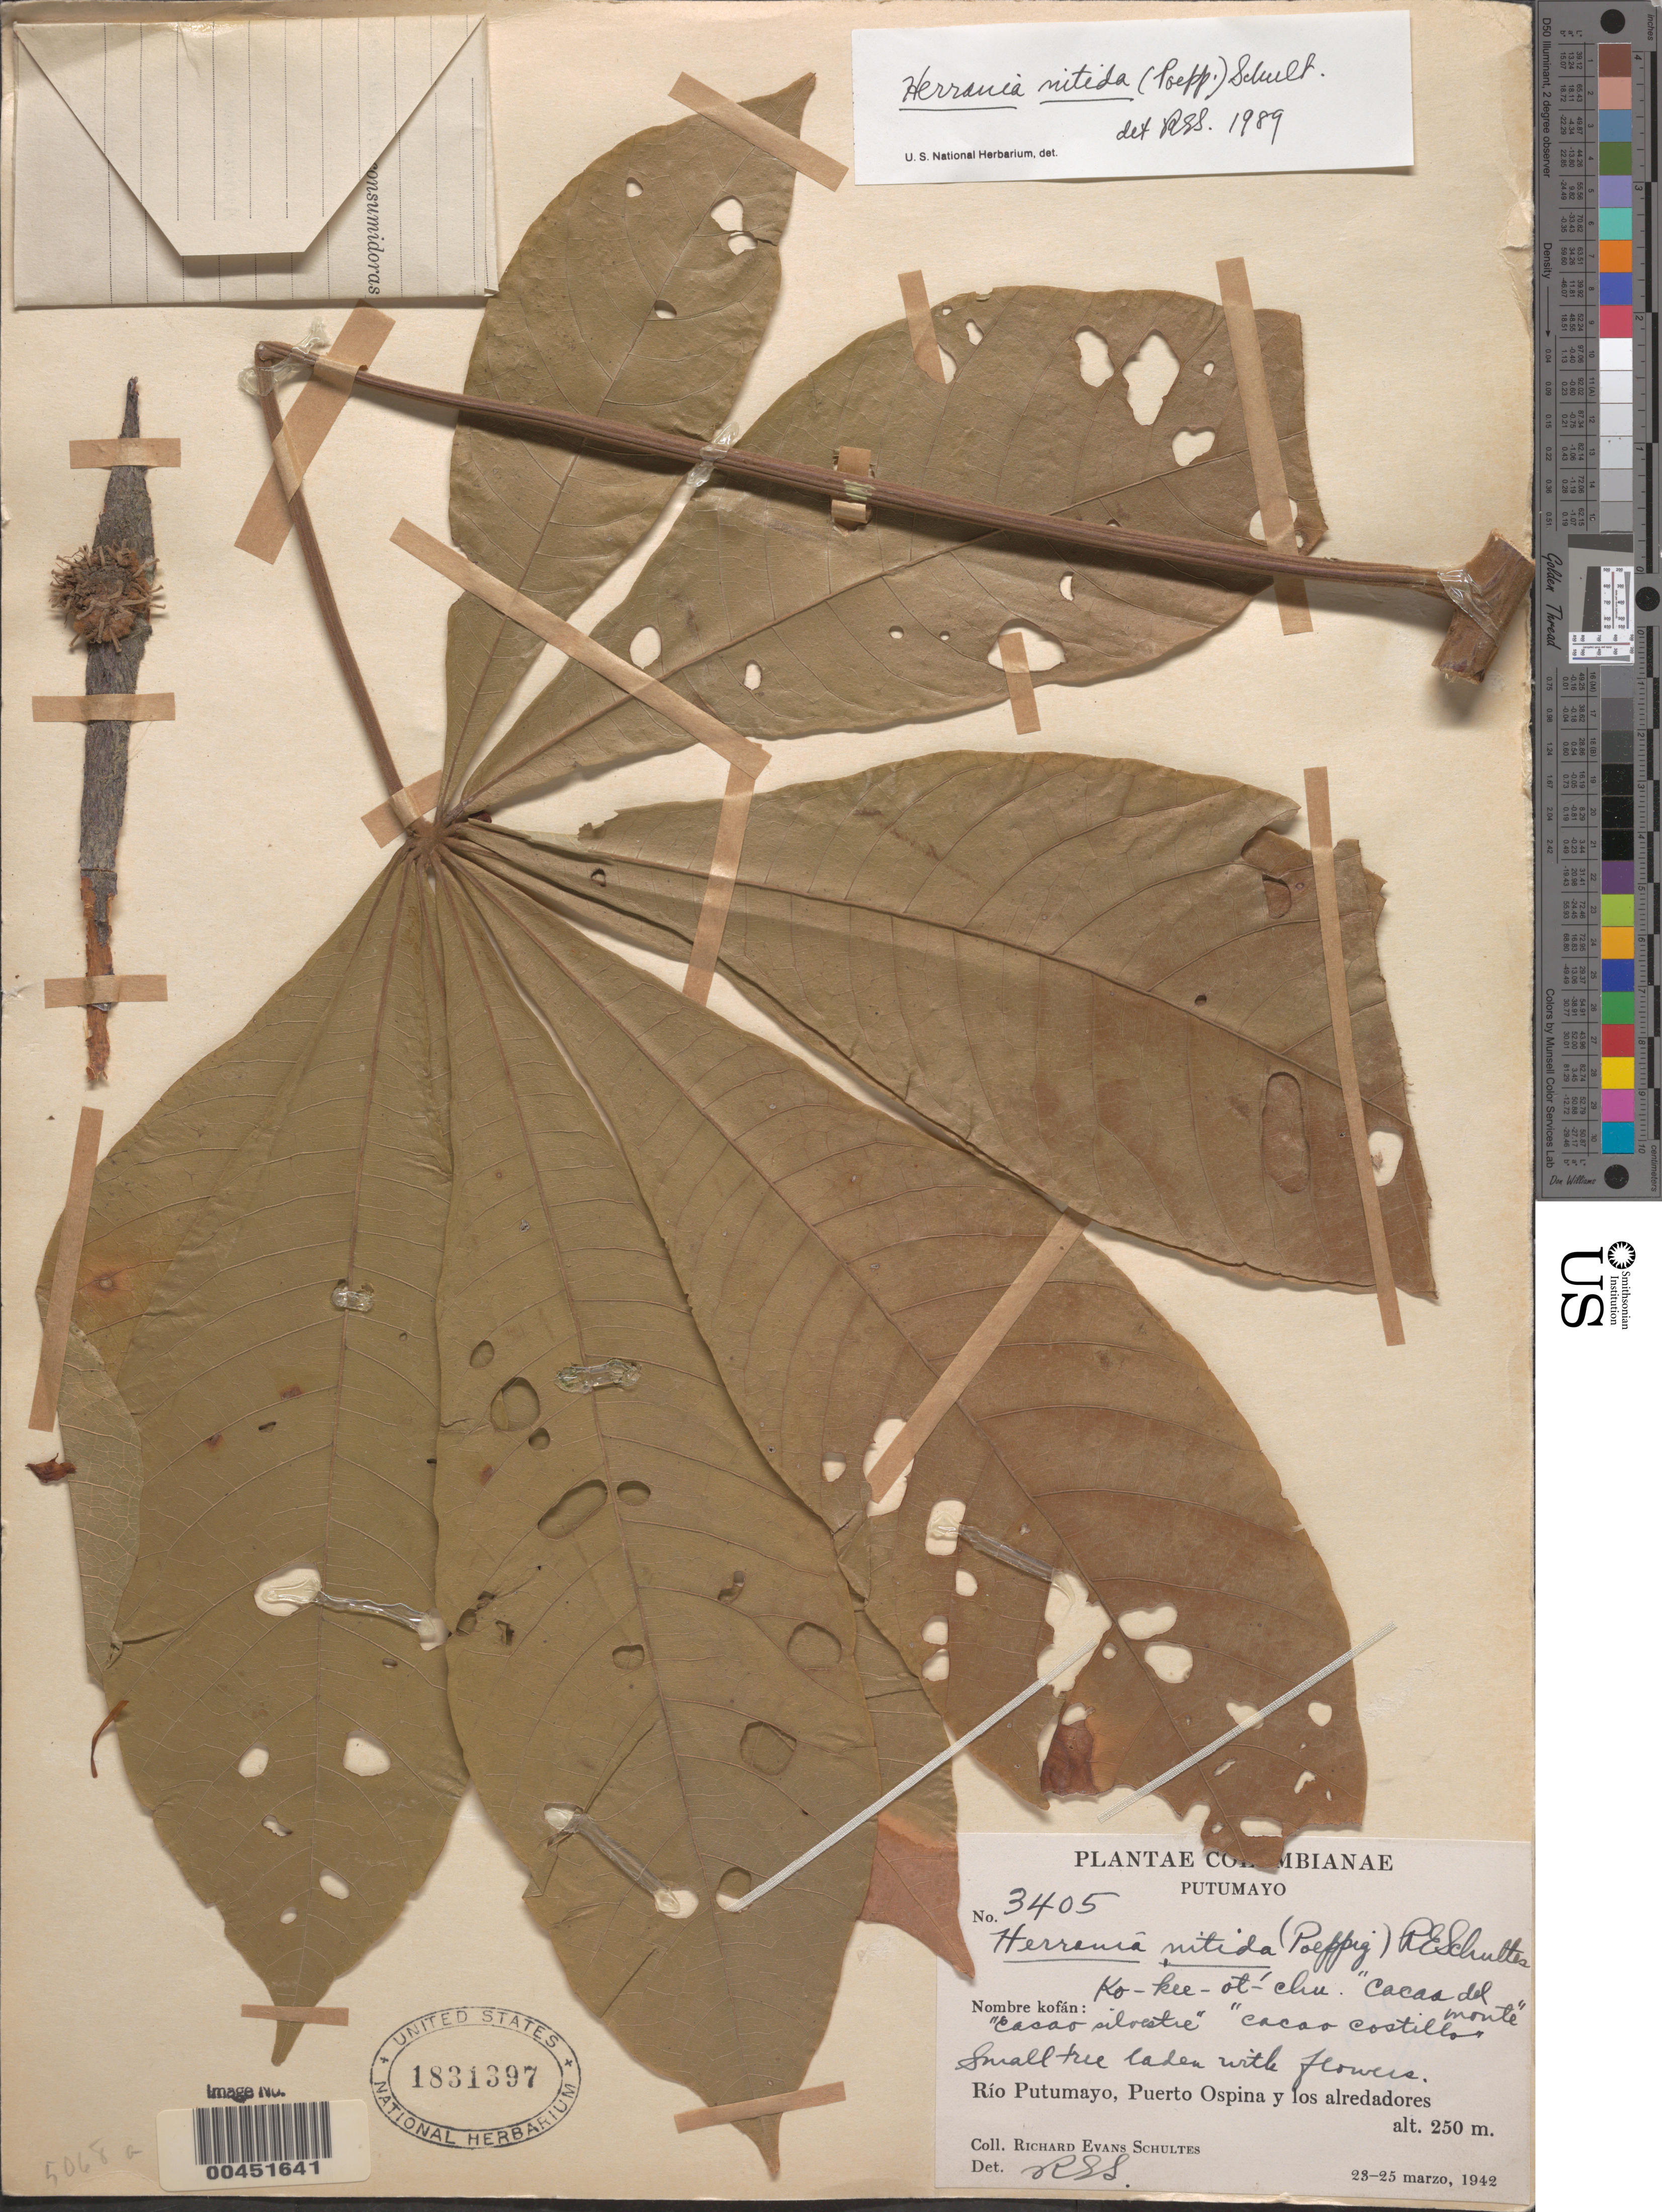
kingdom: Plantae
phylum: Tracheophyta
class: Magnoliopsida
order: Malvales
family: Malvaceae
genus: Herrania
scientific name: Herrania nitida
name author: (Poepp.) R.E. Schult.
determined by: Schultes, R. E.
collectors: R. E. Schultes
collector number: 3405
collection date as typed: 23 Mar 1942 to 25 Mar 1942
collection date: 1942-03-23/1942-03-25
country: Colombia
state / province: Putumayo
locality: Río Putumayo, Puerto Ospina y Los alredadores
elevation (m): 250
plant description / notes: Common name: Ko-Kee-Ot-Chu; Common name: Cacao del Monte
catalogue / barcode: US 1831397